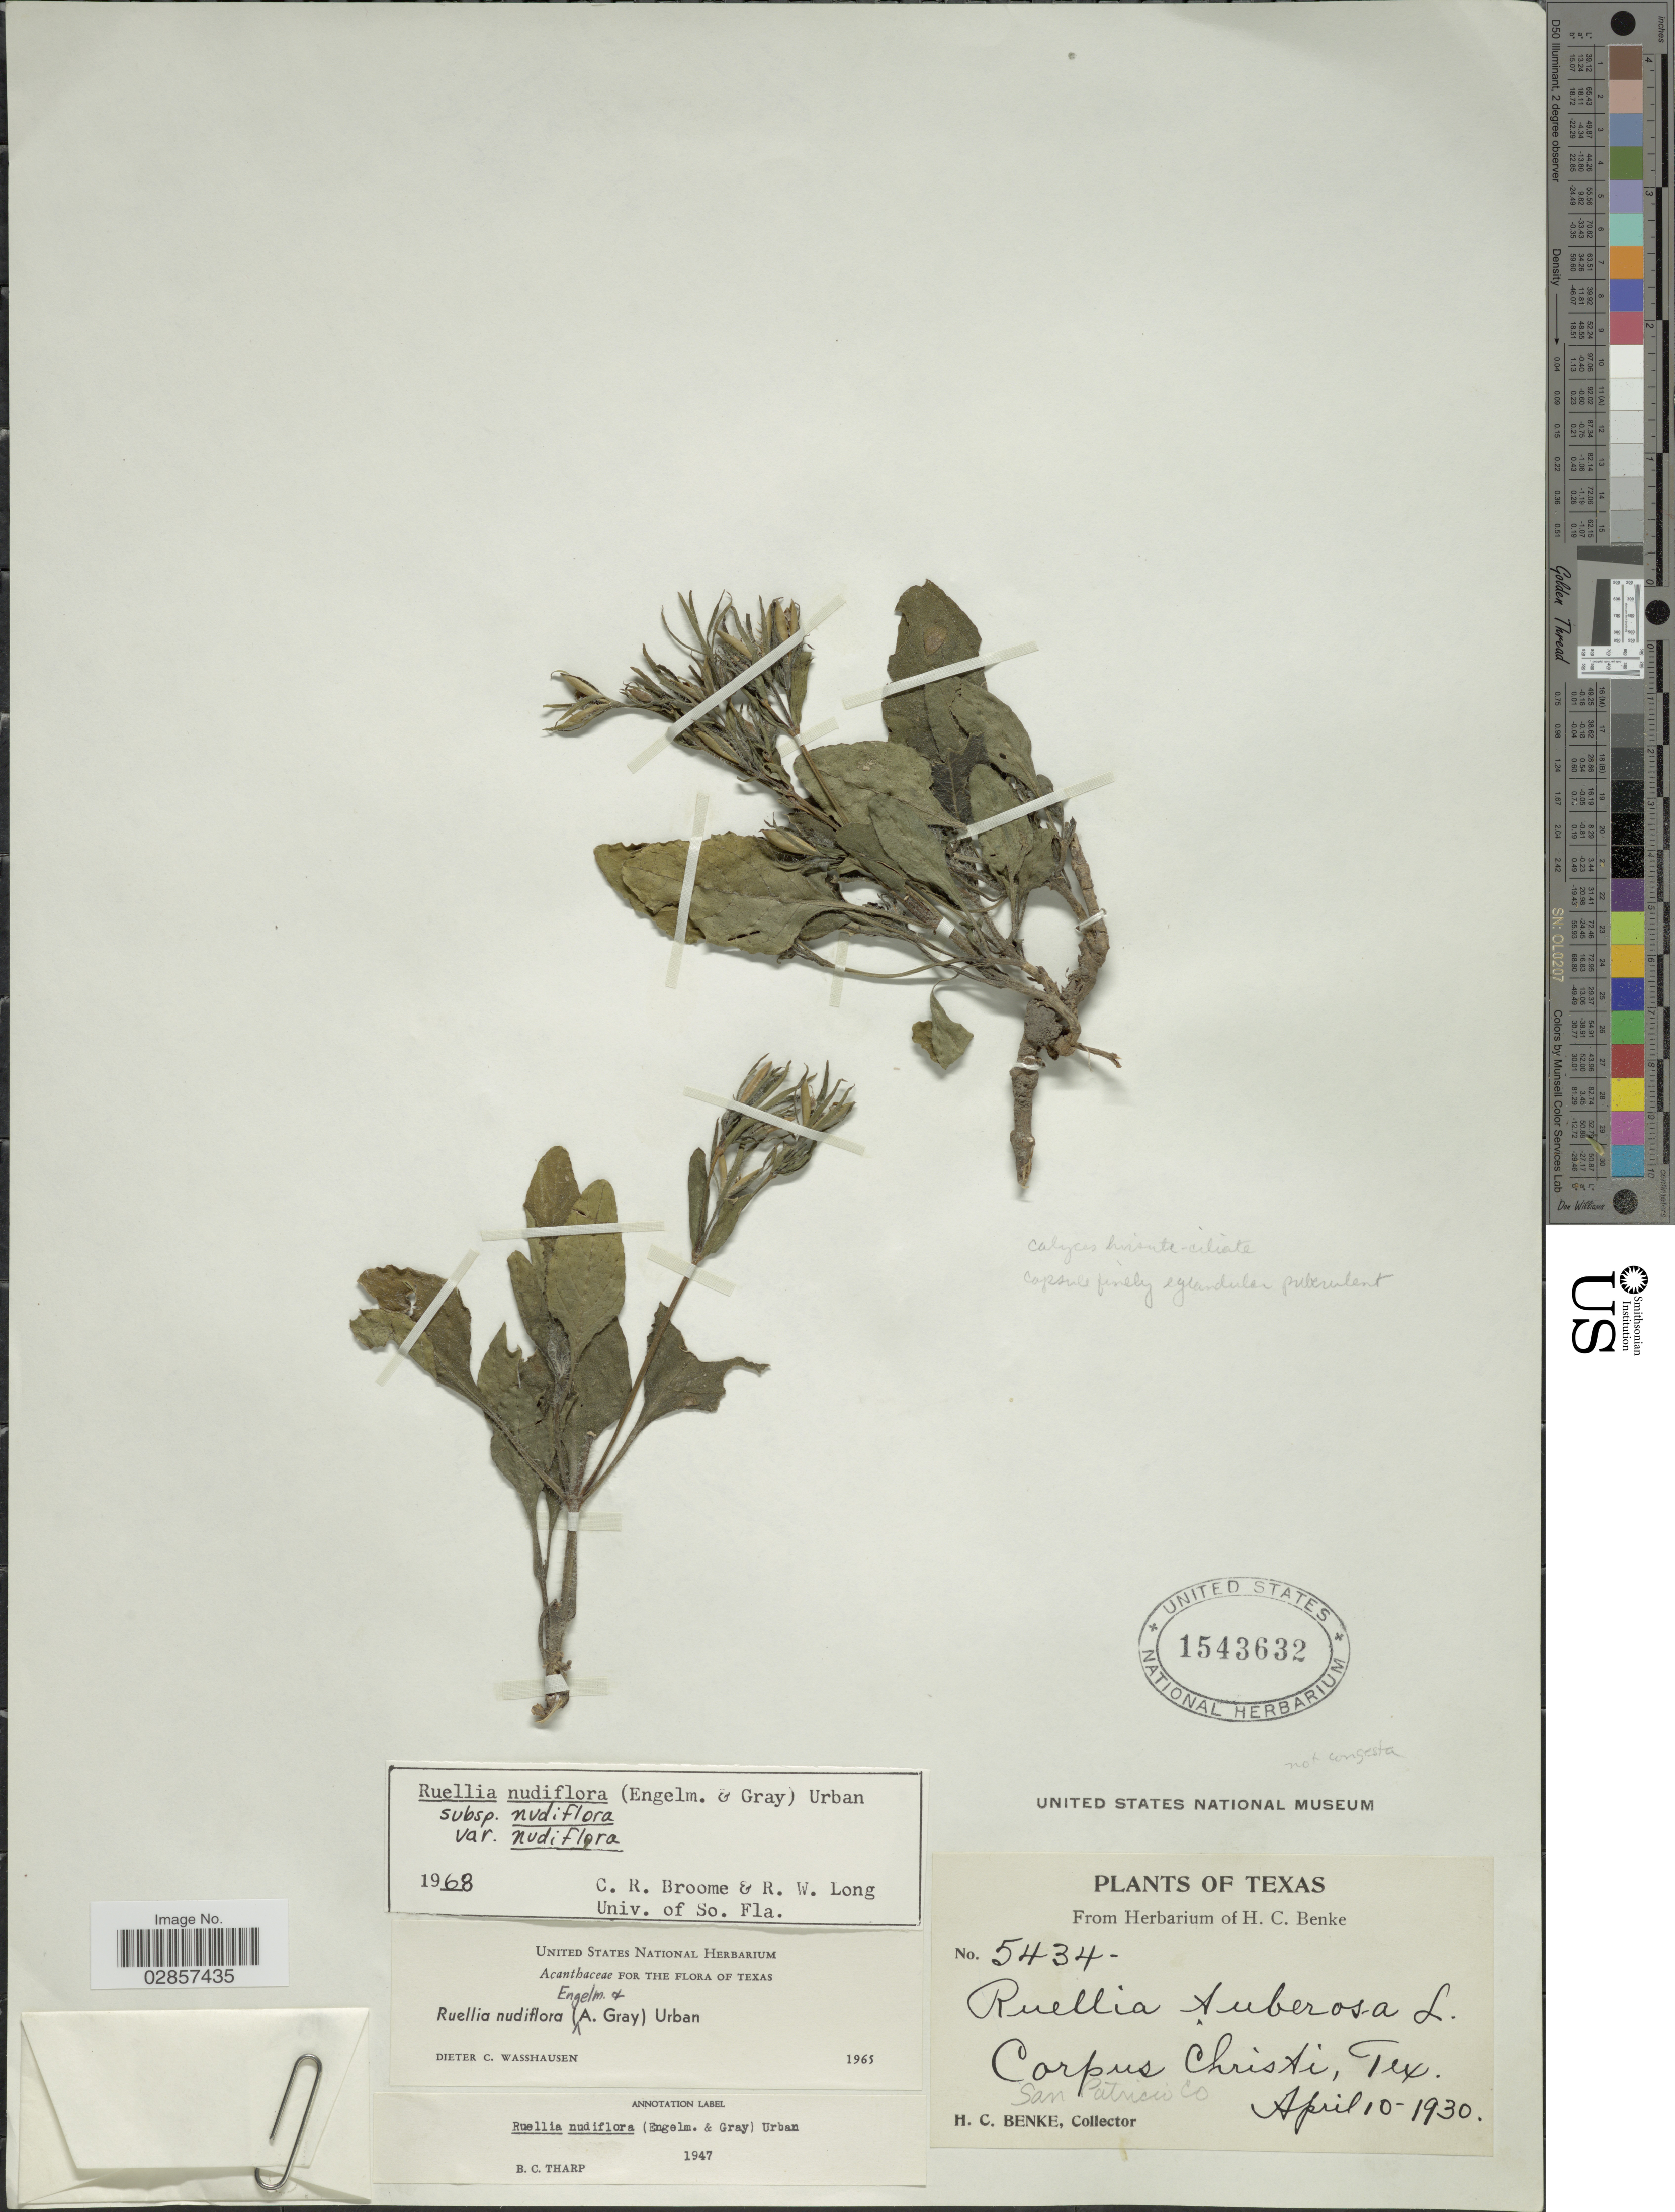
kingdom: Plantae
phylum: Tracheophyta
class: Magnoliopsida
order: Lamiales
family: Acanthaceae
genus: Ruellia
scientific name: Ruellia nudiflora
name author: (Engelm. & A. Gray) Urb.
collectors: H. Benke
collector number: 5434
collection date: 1930-04-10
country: United States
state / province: Texas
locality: Corpus Christi, Tex., San Patricio Co.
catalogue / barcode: US 1543632